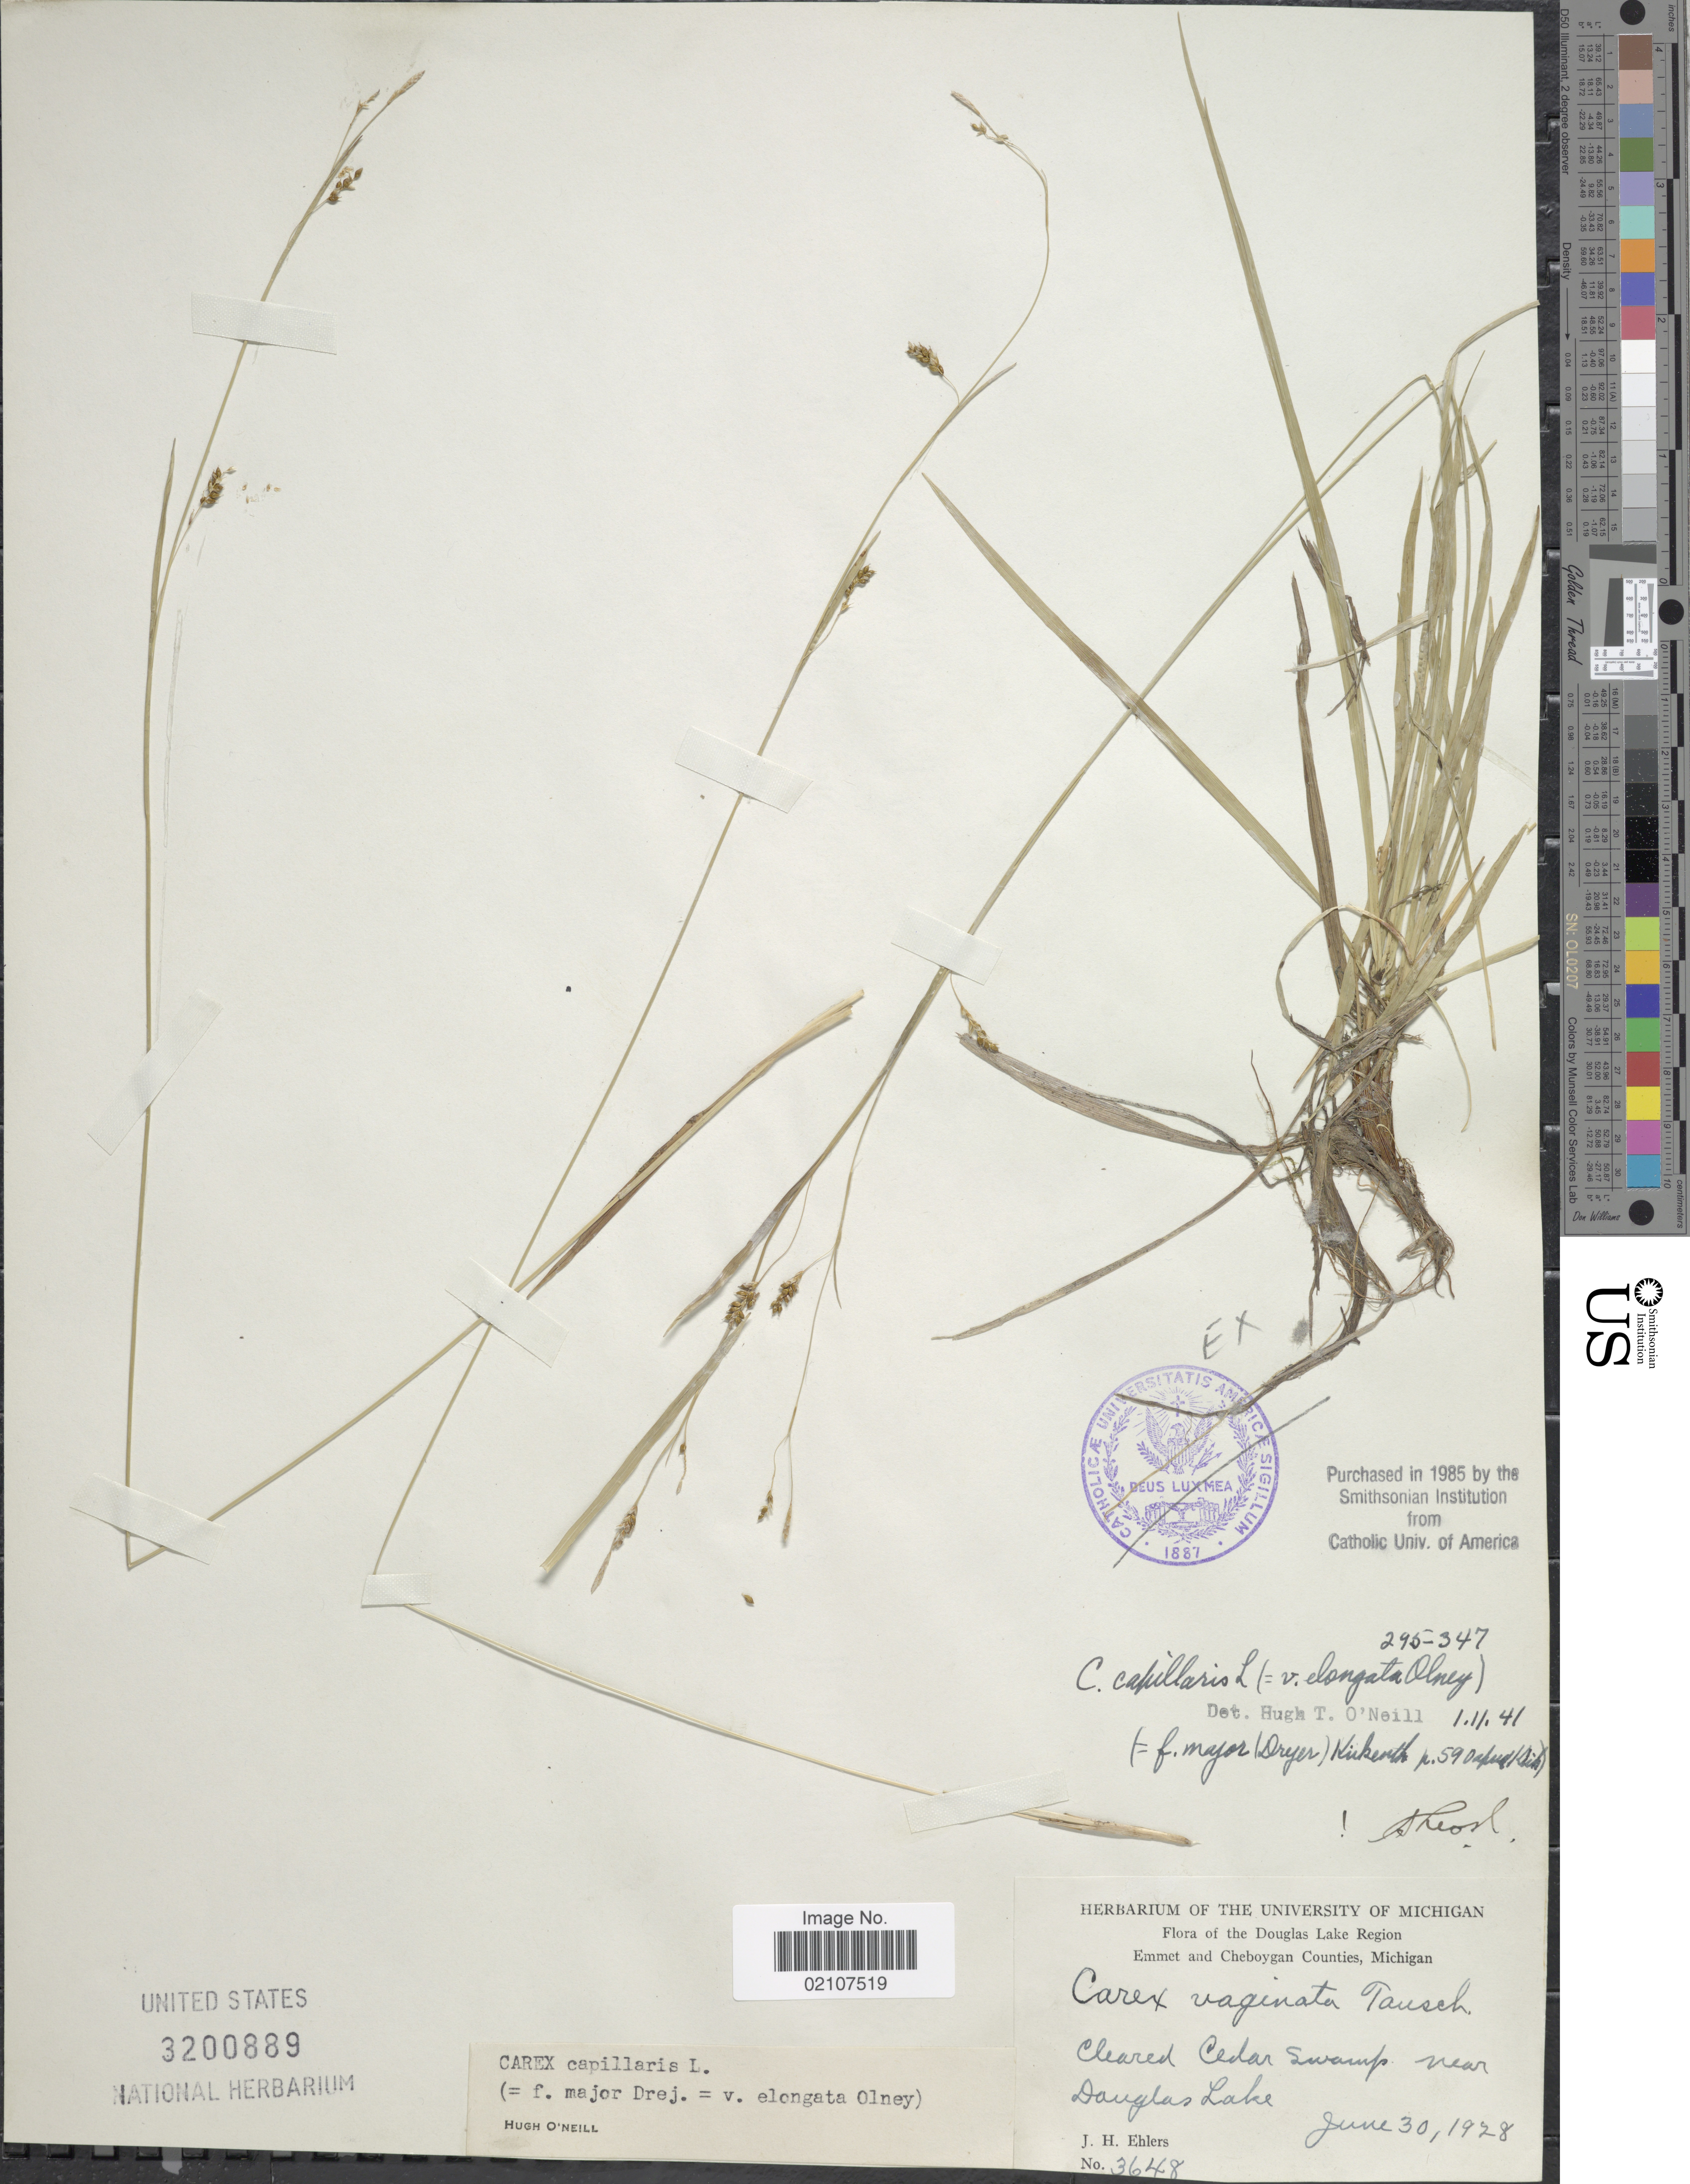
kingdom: Plantae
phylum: Tracheophyta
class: Liliopsida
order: Poales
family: Cyperaceae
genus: Carex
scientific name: Carex capillaris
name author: L.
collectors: J. H. Ehlers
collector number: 3648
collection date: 1928-06-30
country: United States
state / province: Michigan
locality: The Douglas Lake Region Emmet and Cheboygan Counties, Cleared Cedar Swamp near Douglas Lake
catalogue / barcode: US 3200889